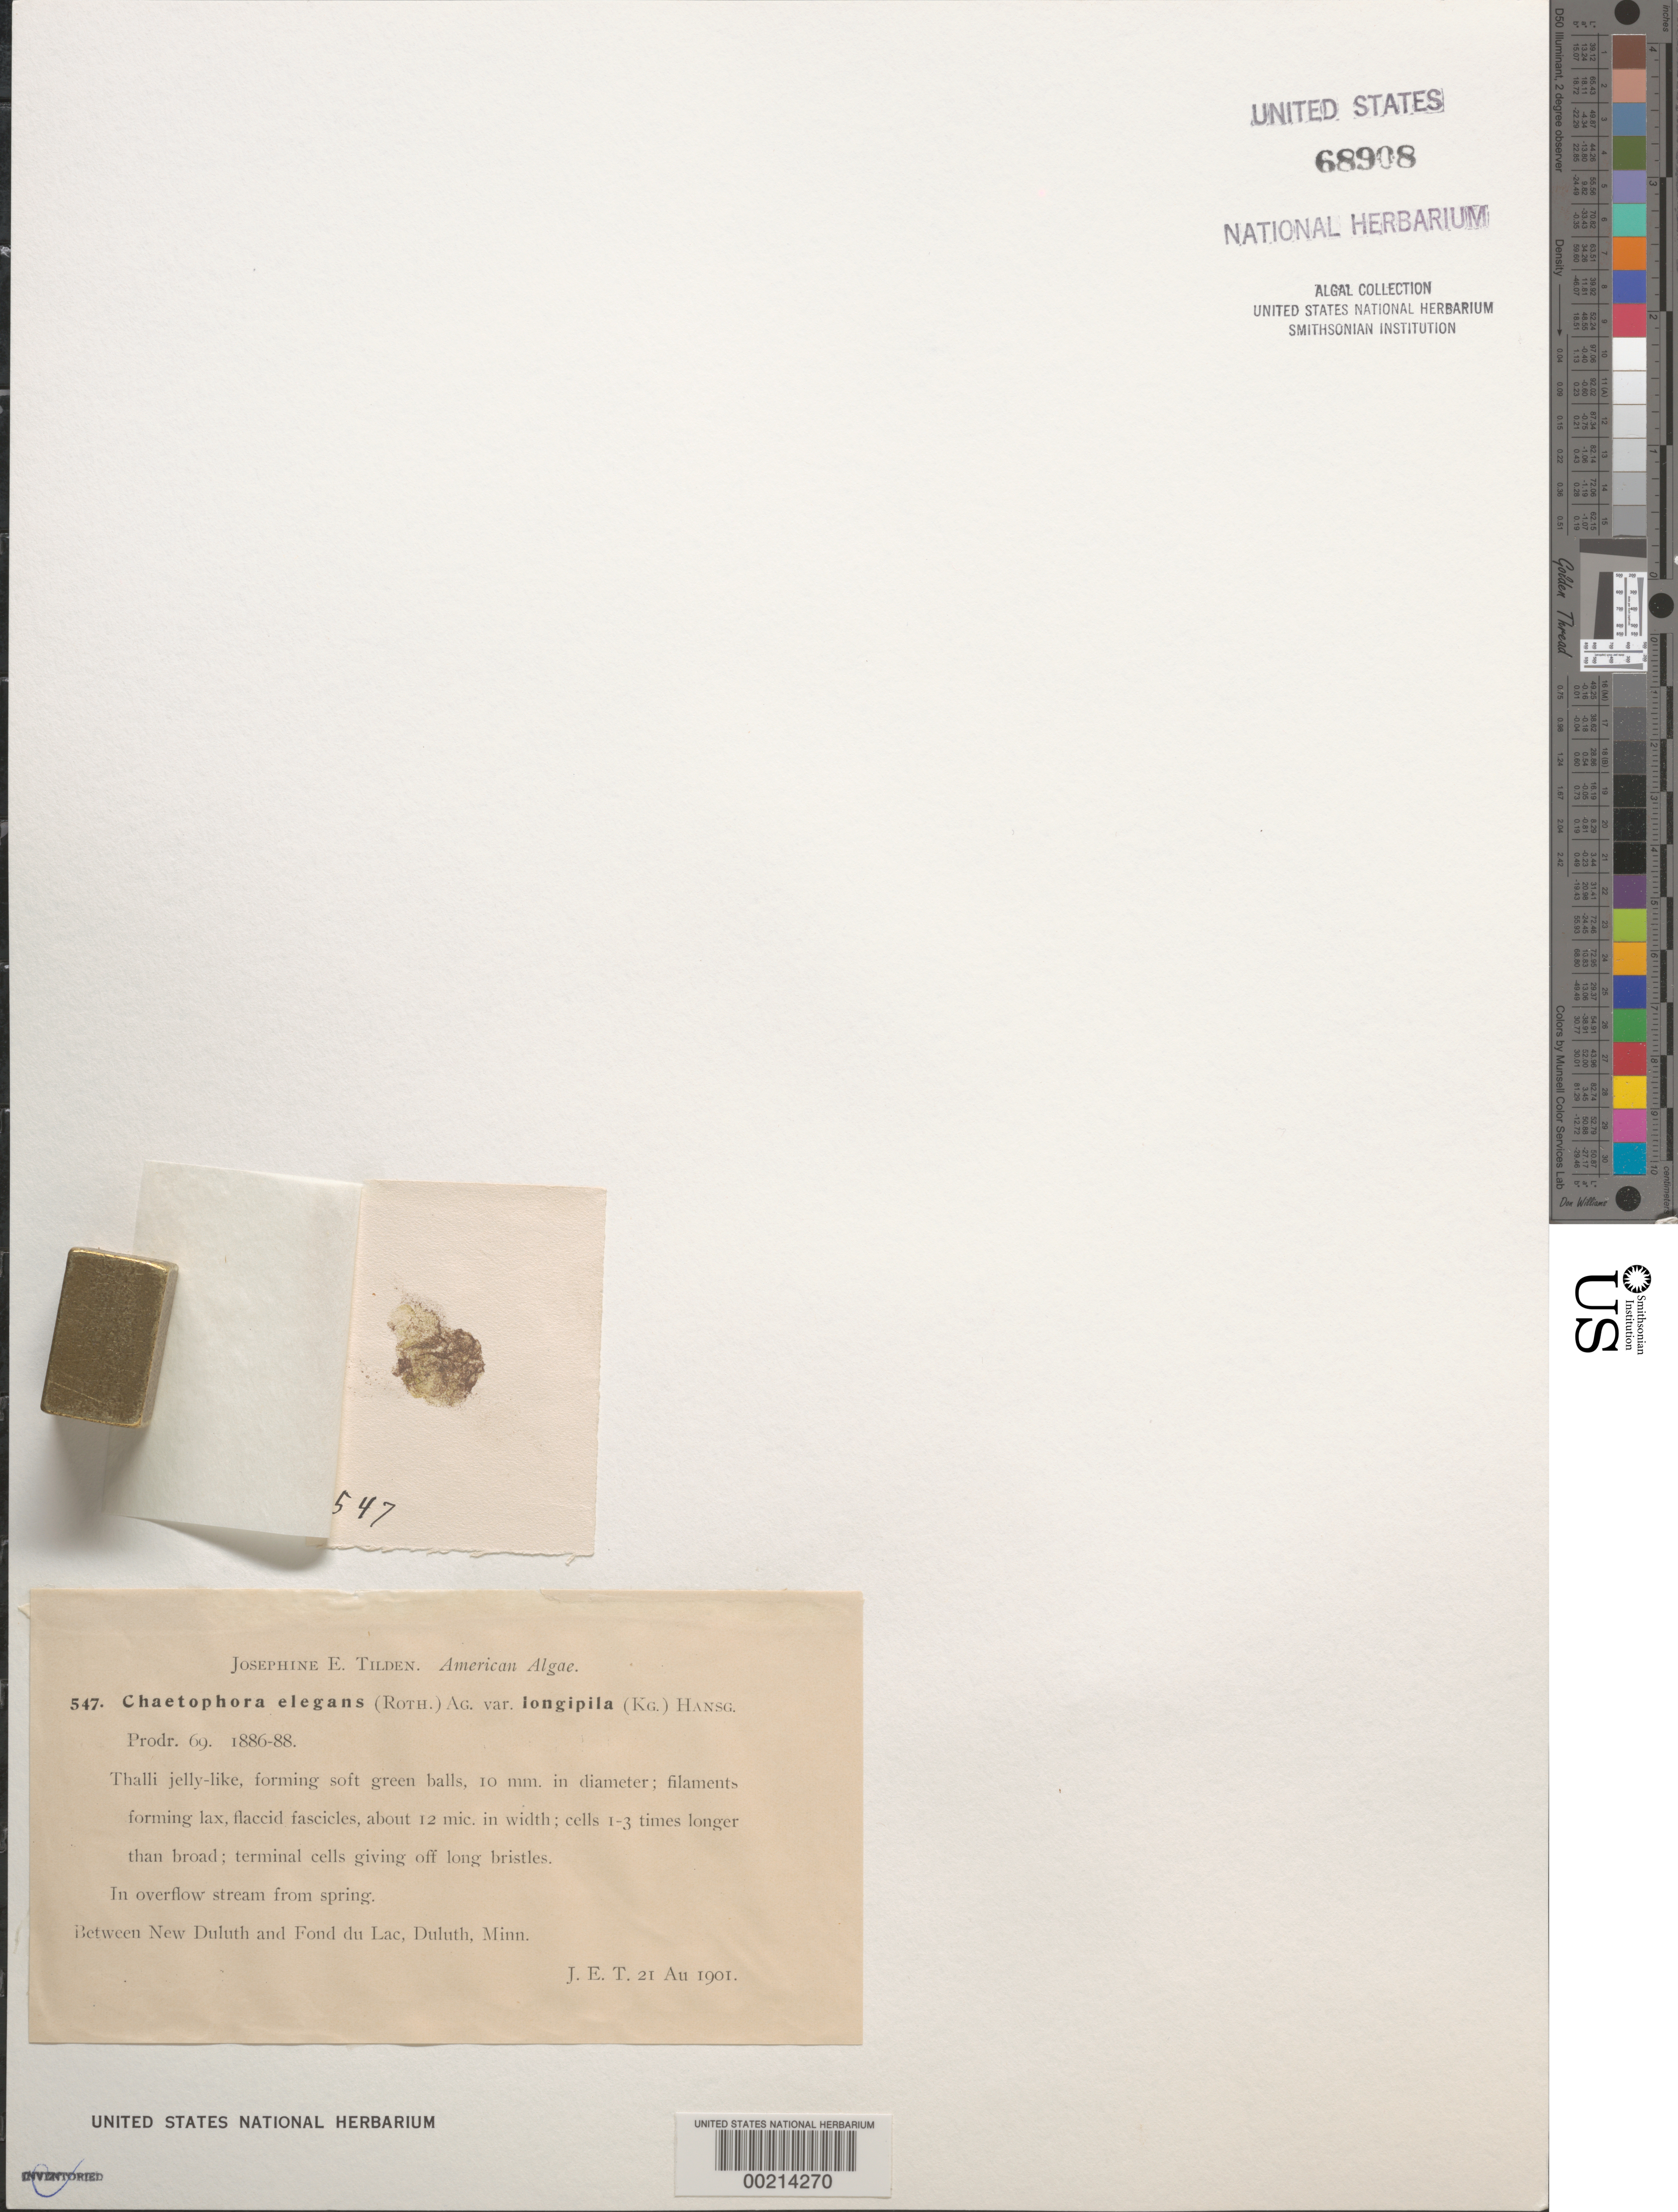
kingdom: Plantae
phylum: Chlorophyta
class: Chlorophyceae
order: Chaetophorales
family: Chaetophoraceae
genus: Chaetophoropsis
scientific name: Chaetophoropsis elegans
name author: (Roth) B.Wen Liu et al.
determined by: Algae name updating Project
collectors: J. E. Tilden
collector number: JET 547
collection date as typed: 21 Aug 1901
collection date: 1901-08-21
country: United States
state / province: Minnesota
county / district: St. Louis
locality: Duluth, between New Duluth and Fond du Lac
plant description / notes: Tilden, American Algae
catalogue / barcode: US 68908